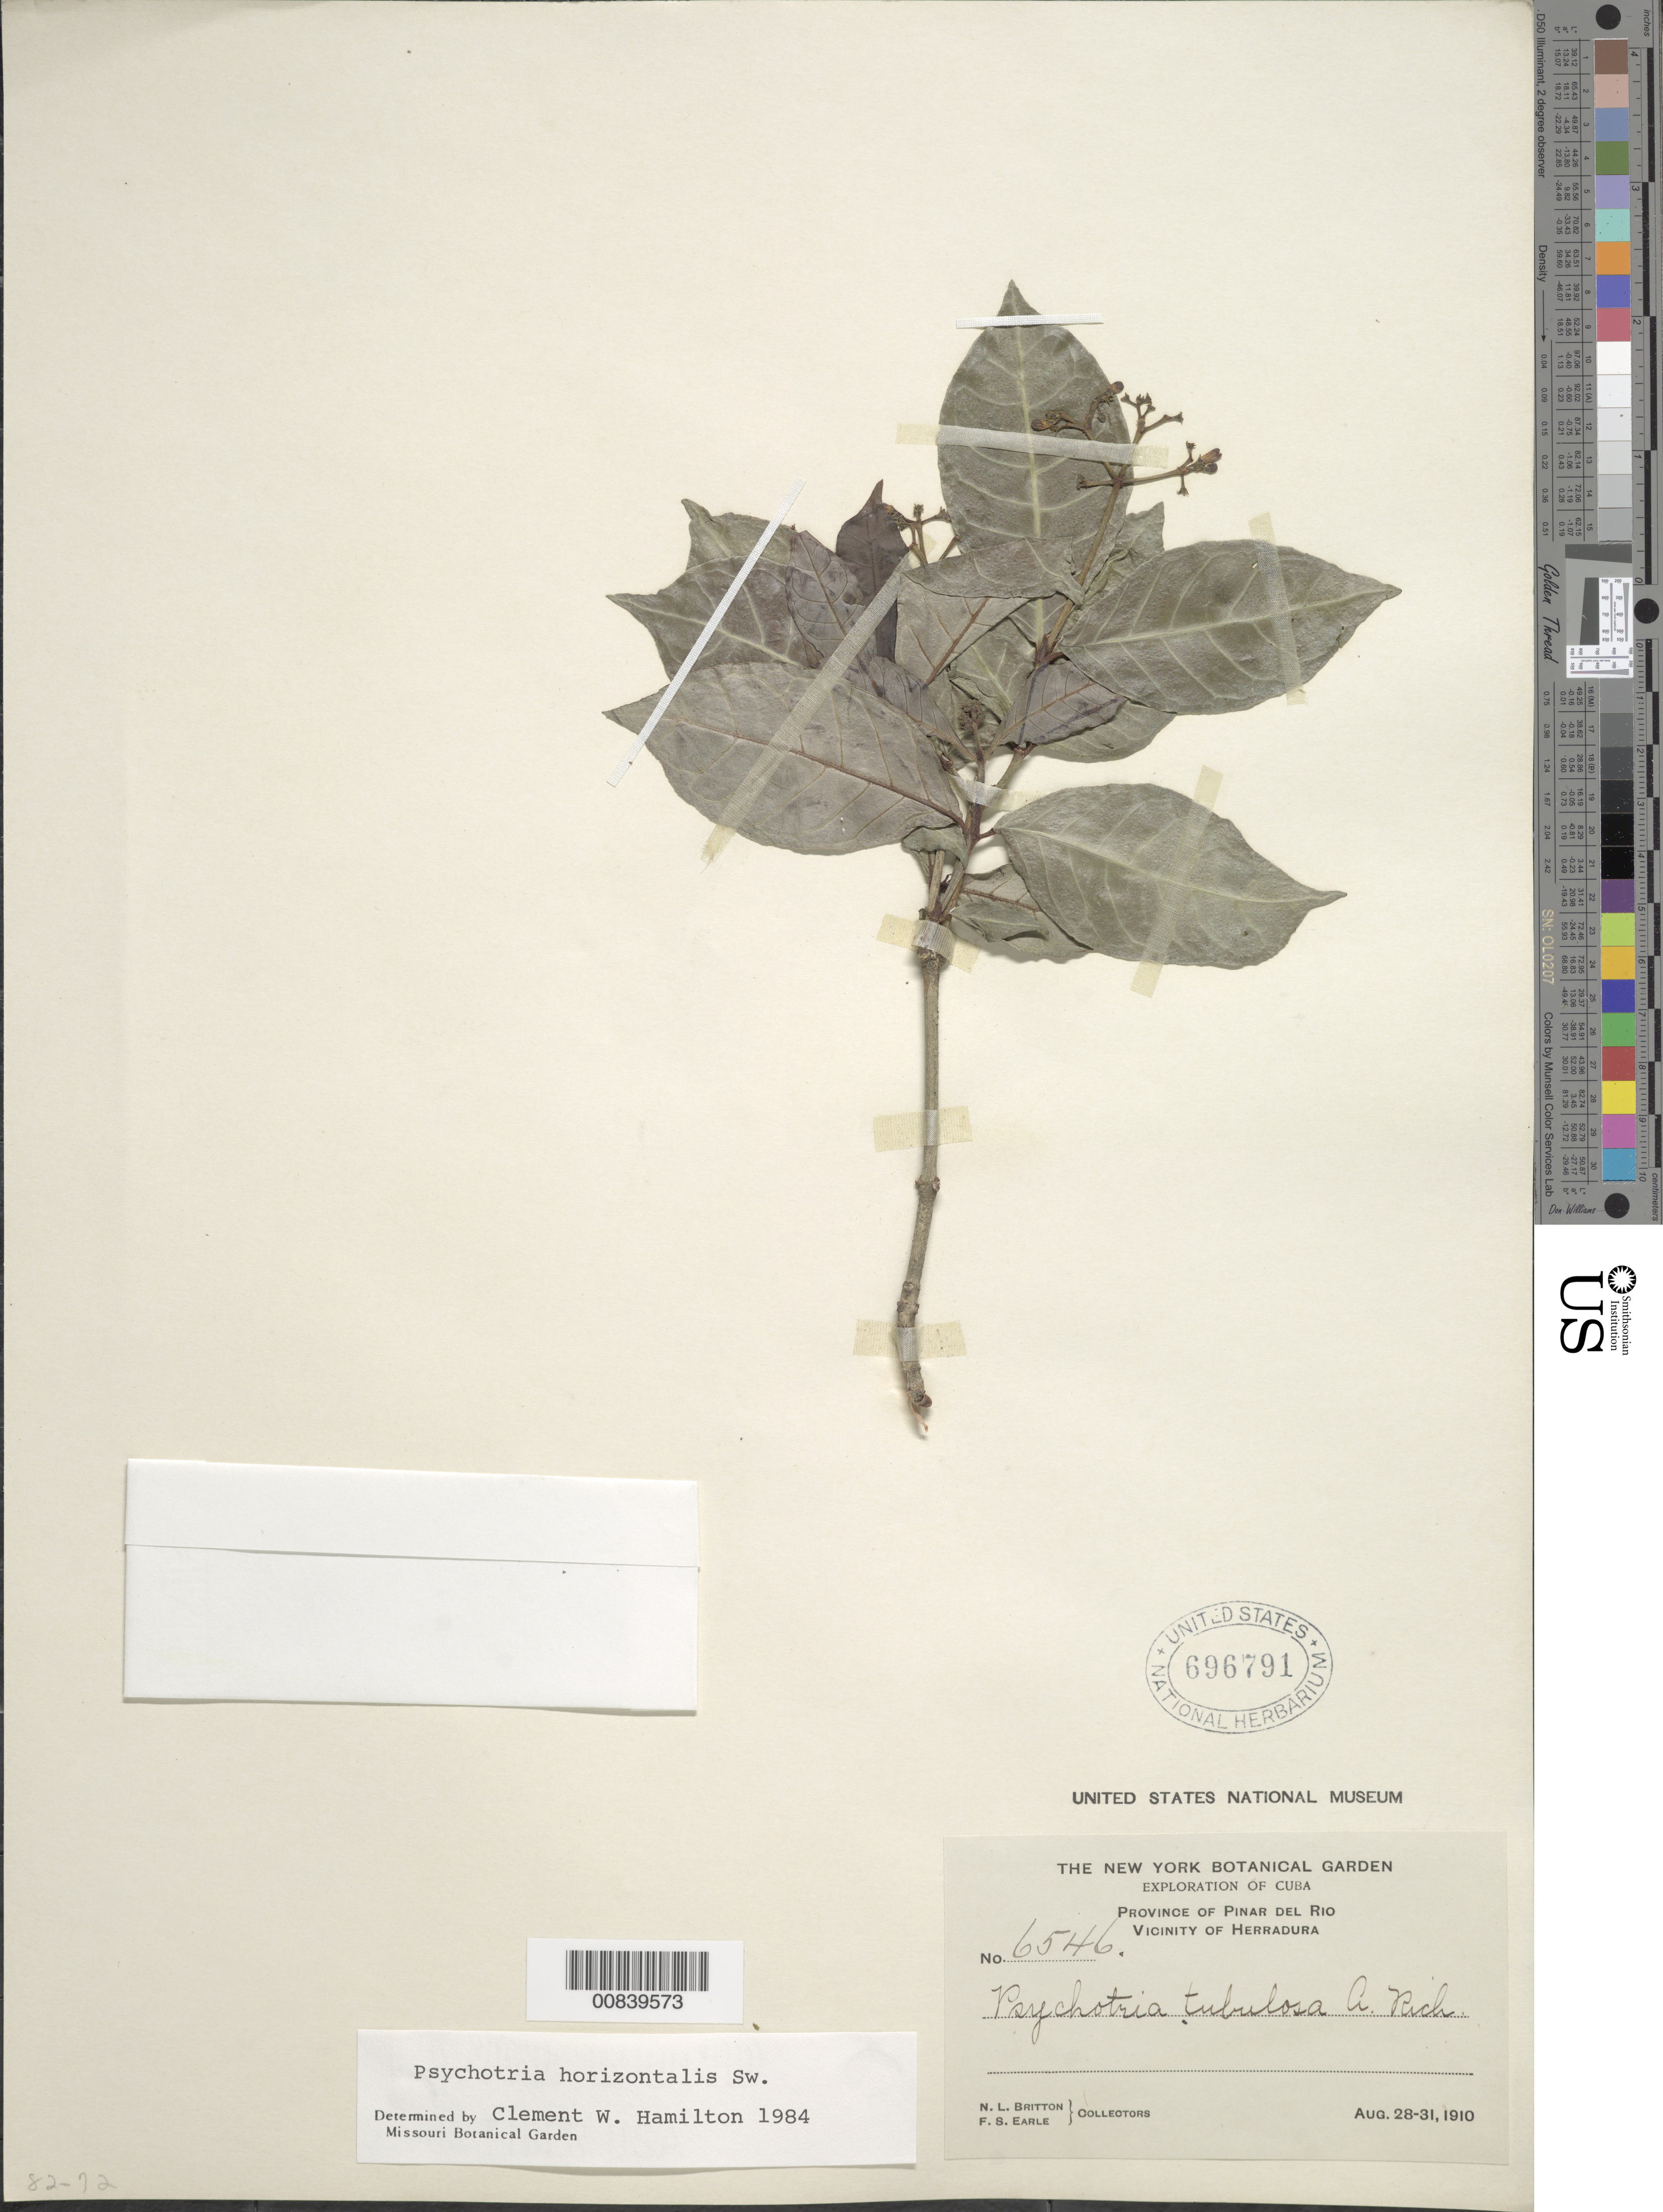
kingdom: Plantae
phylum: Tracheophyta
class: Magnoliopsida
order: Gentianales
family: Rubiaceae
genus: Psychotria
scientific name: Psychotria horizontalis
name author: Sw.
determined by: Hamilton, C. W.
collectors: N. Britton & F. S. Earle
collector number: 6546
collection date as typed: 28 Aug 1910 to 31 Aug 1910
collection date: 1910-08-28/1910-08-31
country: Cuba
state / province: Pinar del Río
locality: Vicinity of Herradura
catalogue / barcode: US 696791